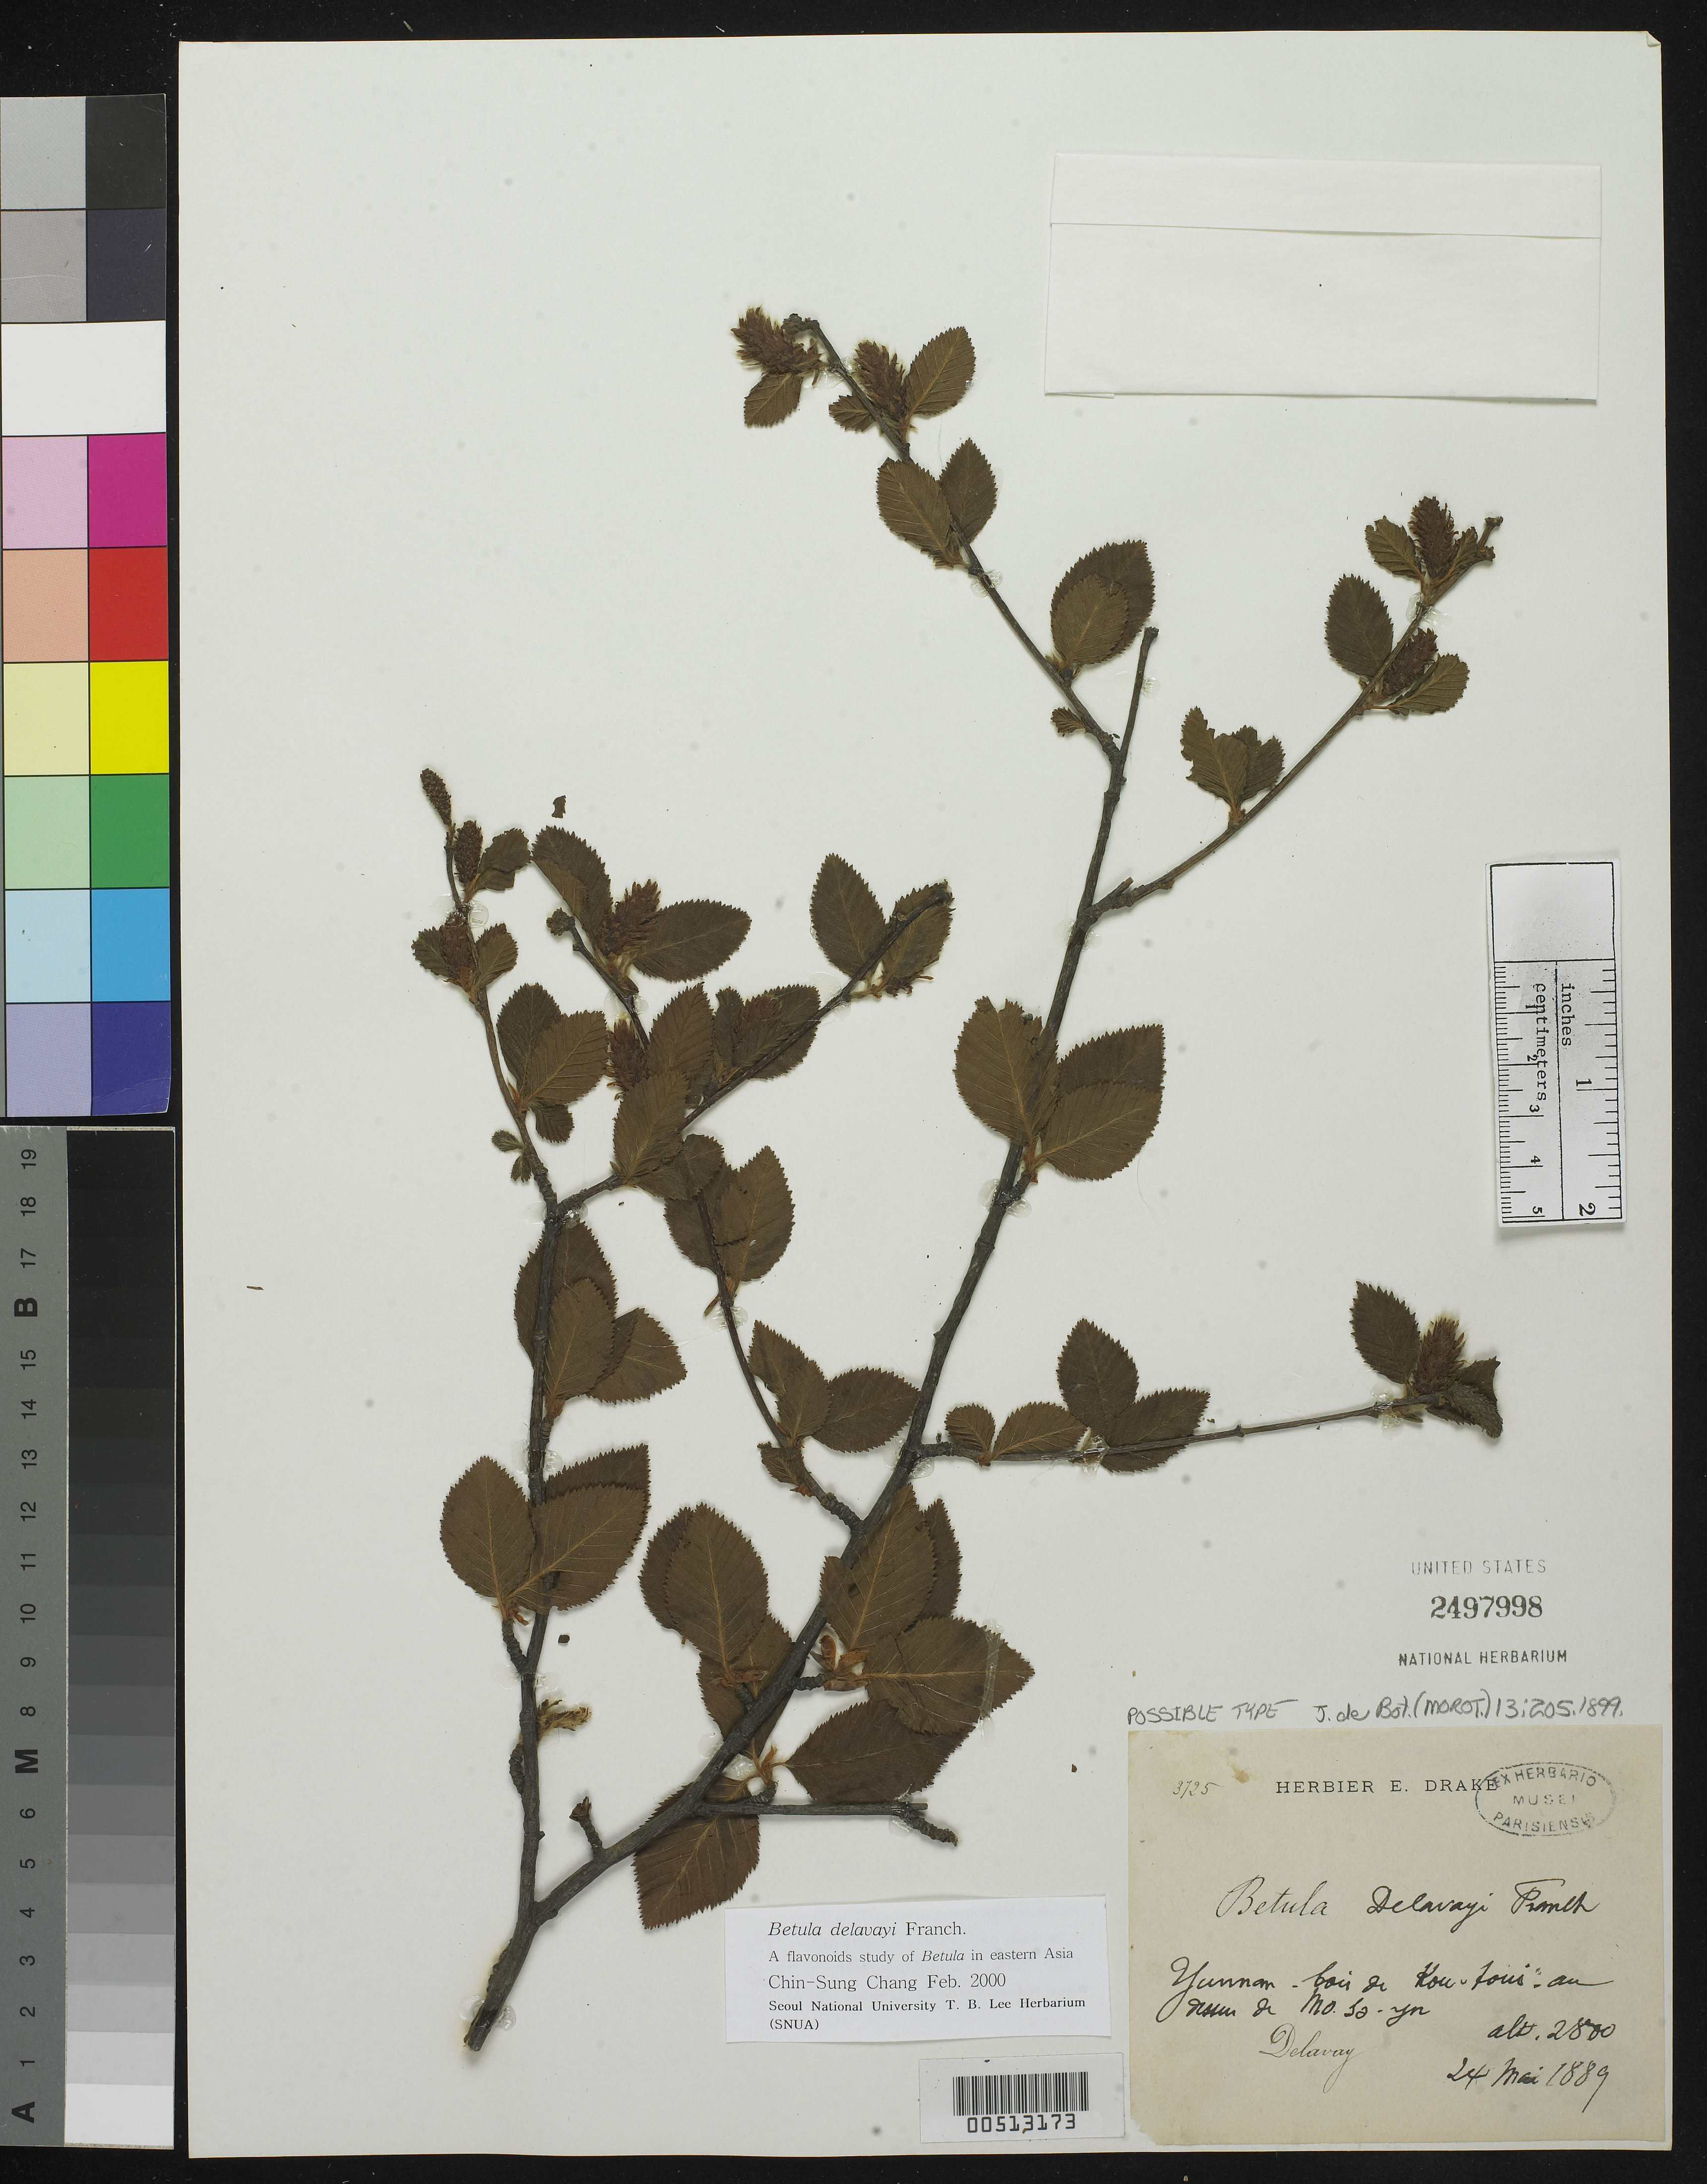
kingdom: Plantae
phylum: Tracheophyta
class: Magnoliopsida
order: Fagales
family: Betulaceae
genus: Betula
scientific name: Betula delavayi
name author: Franch.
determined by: Chang, C. S., (SNUA)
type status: Possible Isotype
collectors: P. Delavay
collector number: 3725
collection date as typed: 24 May 1889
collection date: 1889-05-24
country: China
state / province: Yunnan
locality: Boi de Kou-lous, mo Sa-yn.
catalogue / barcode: US 2497998